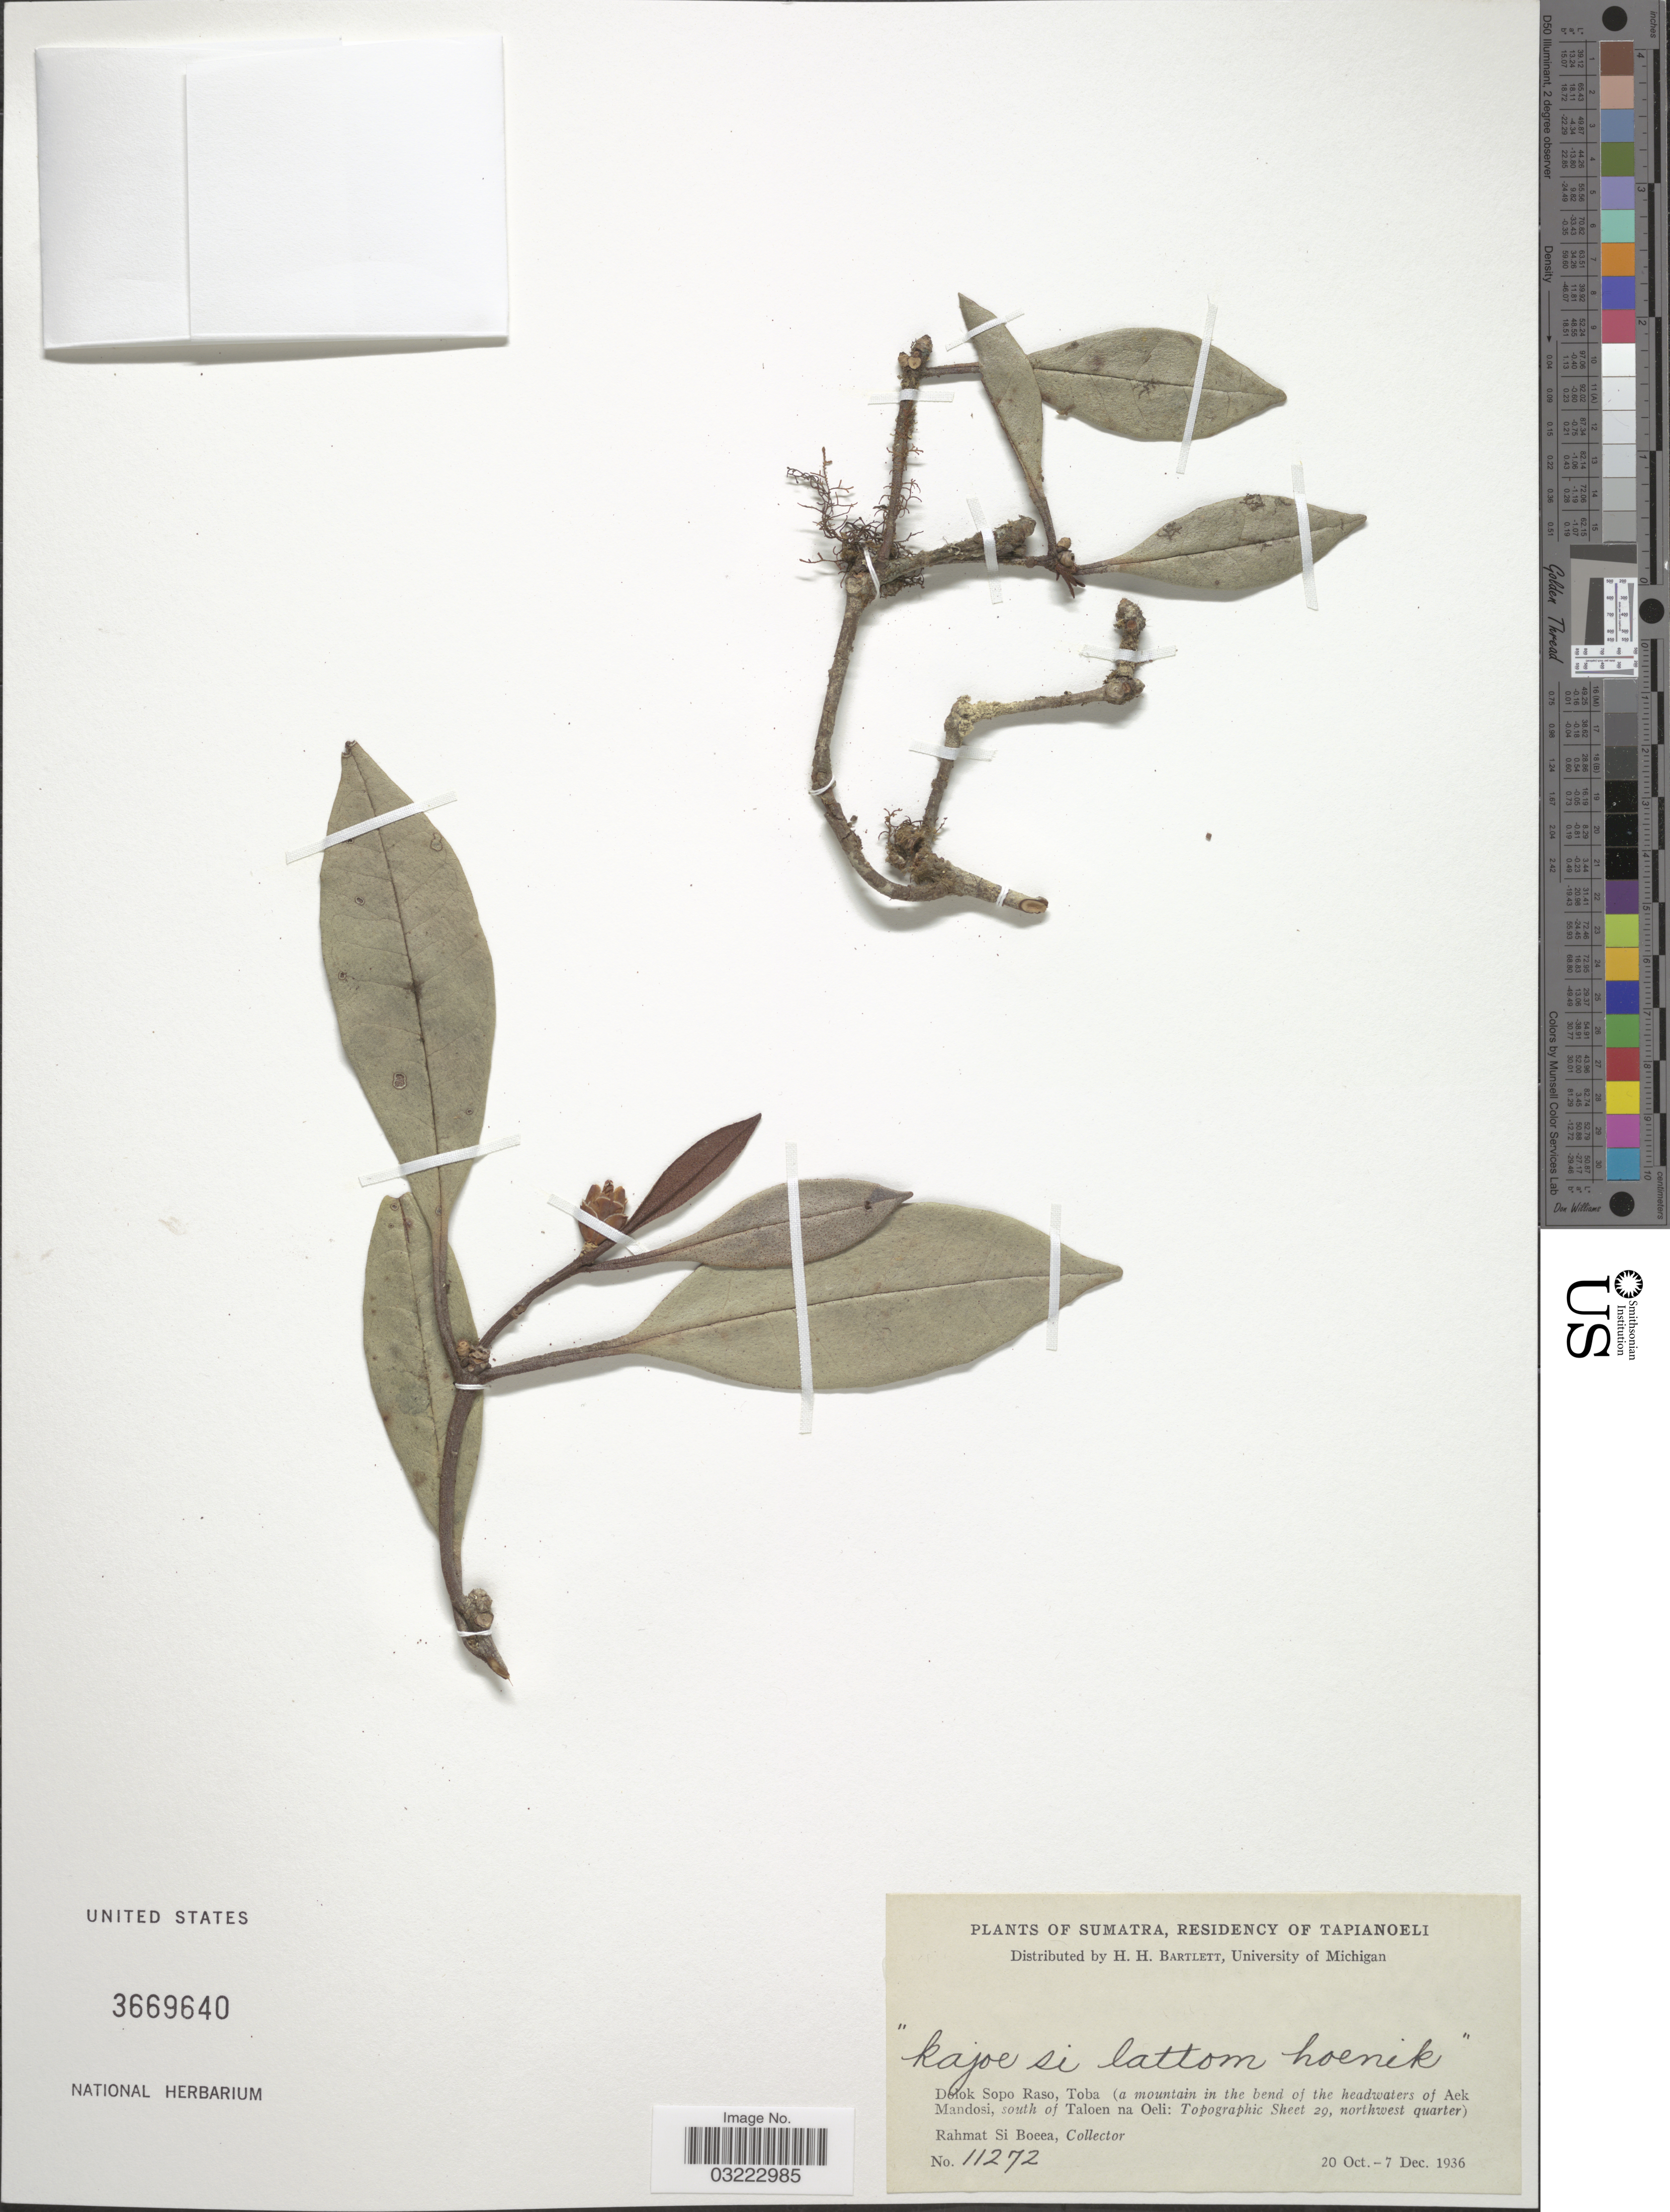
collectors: Rahmat Si Boeea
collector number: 11272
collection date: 1936-10-20/1936-12-07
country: Indonesia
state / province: Sumatra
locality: Residency of Tapianoeli. Dolok Sopo Raso, Toba (a mountain in the bend of the headwaters of Aek Mandosi, south of Taloen na Oeli: Topographic Sheet 29, northwest quarter).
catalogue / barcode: US 3669640